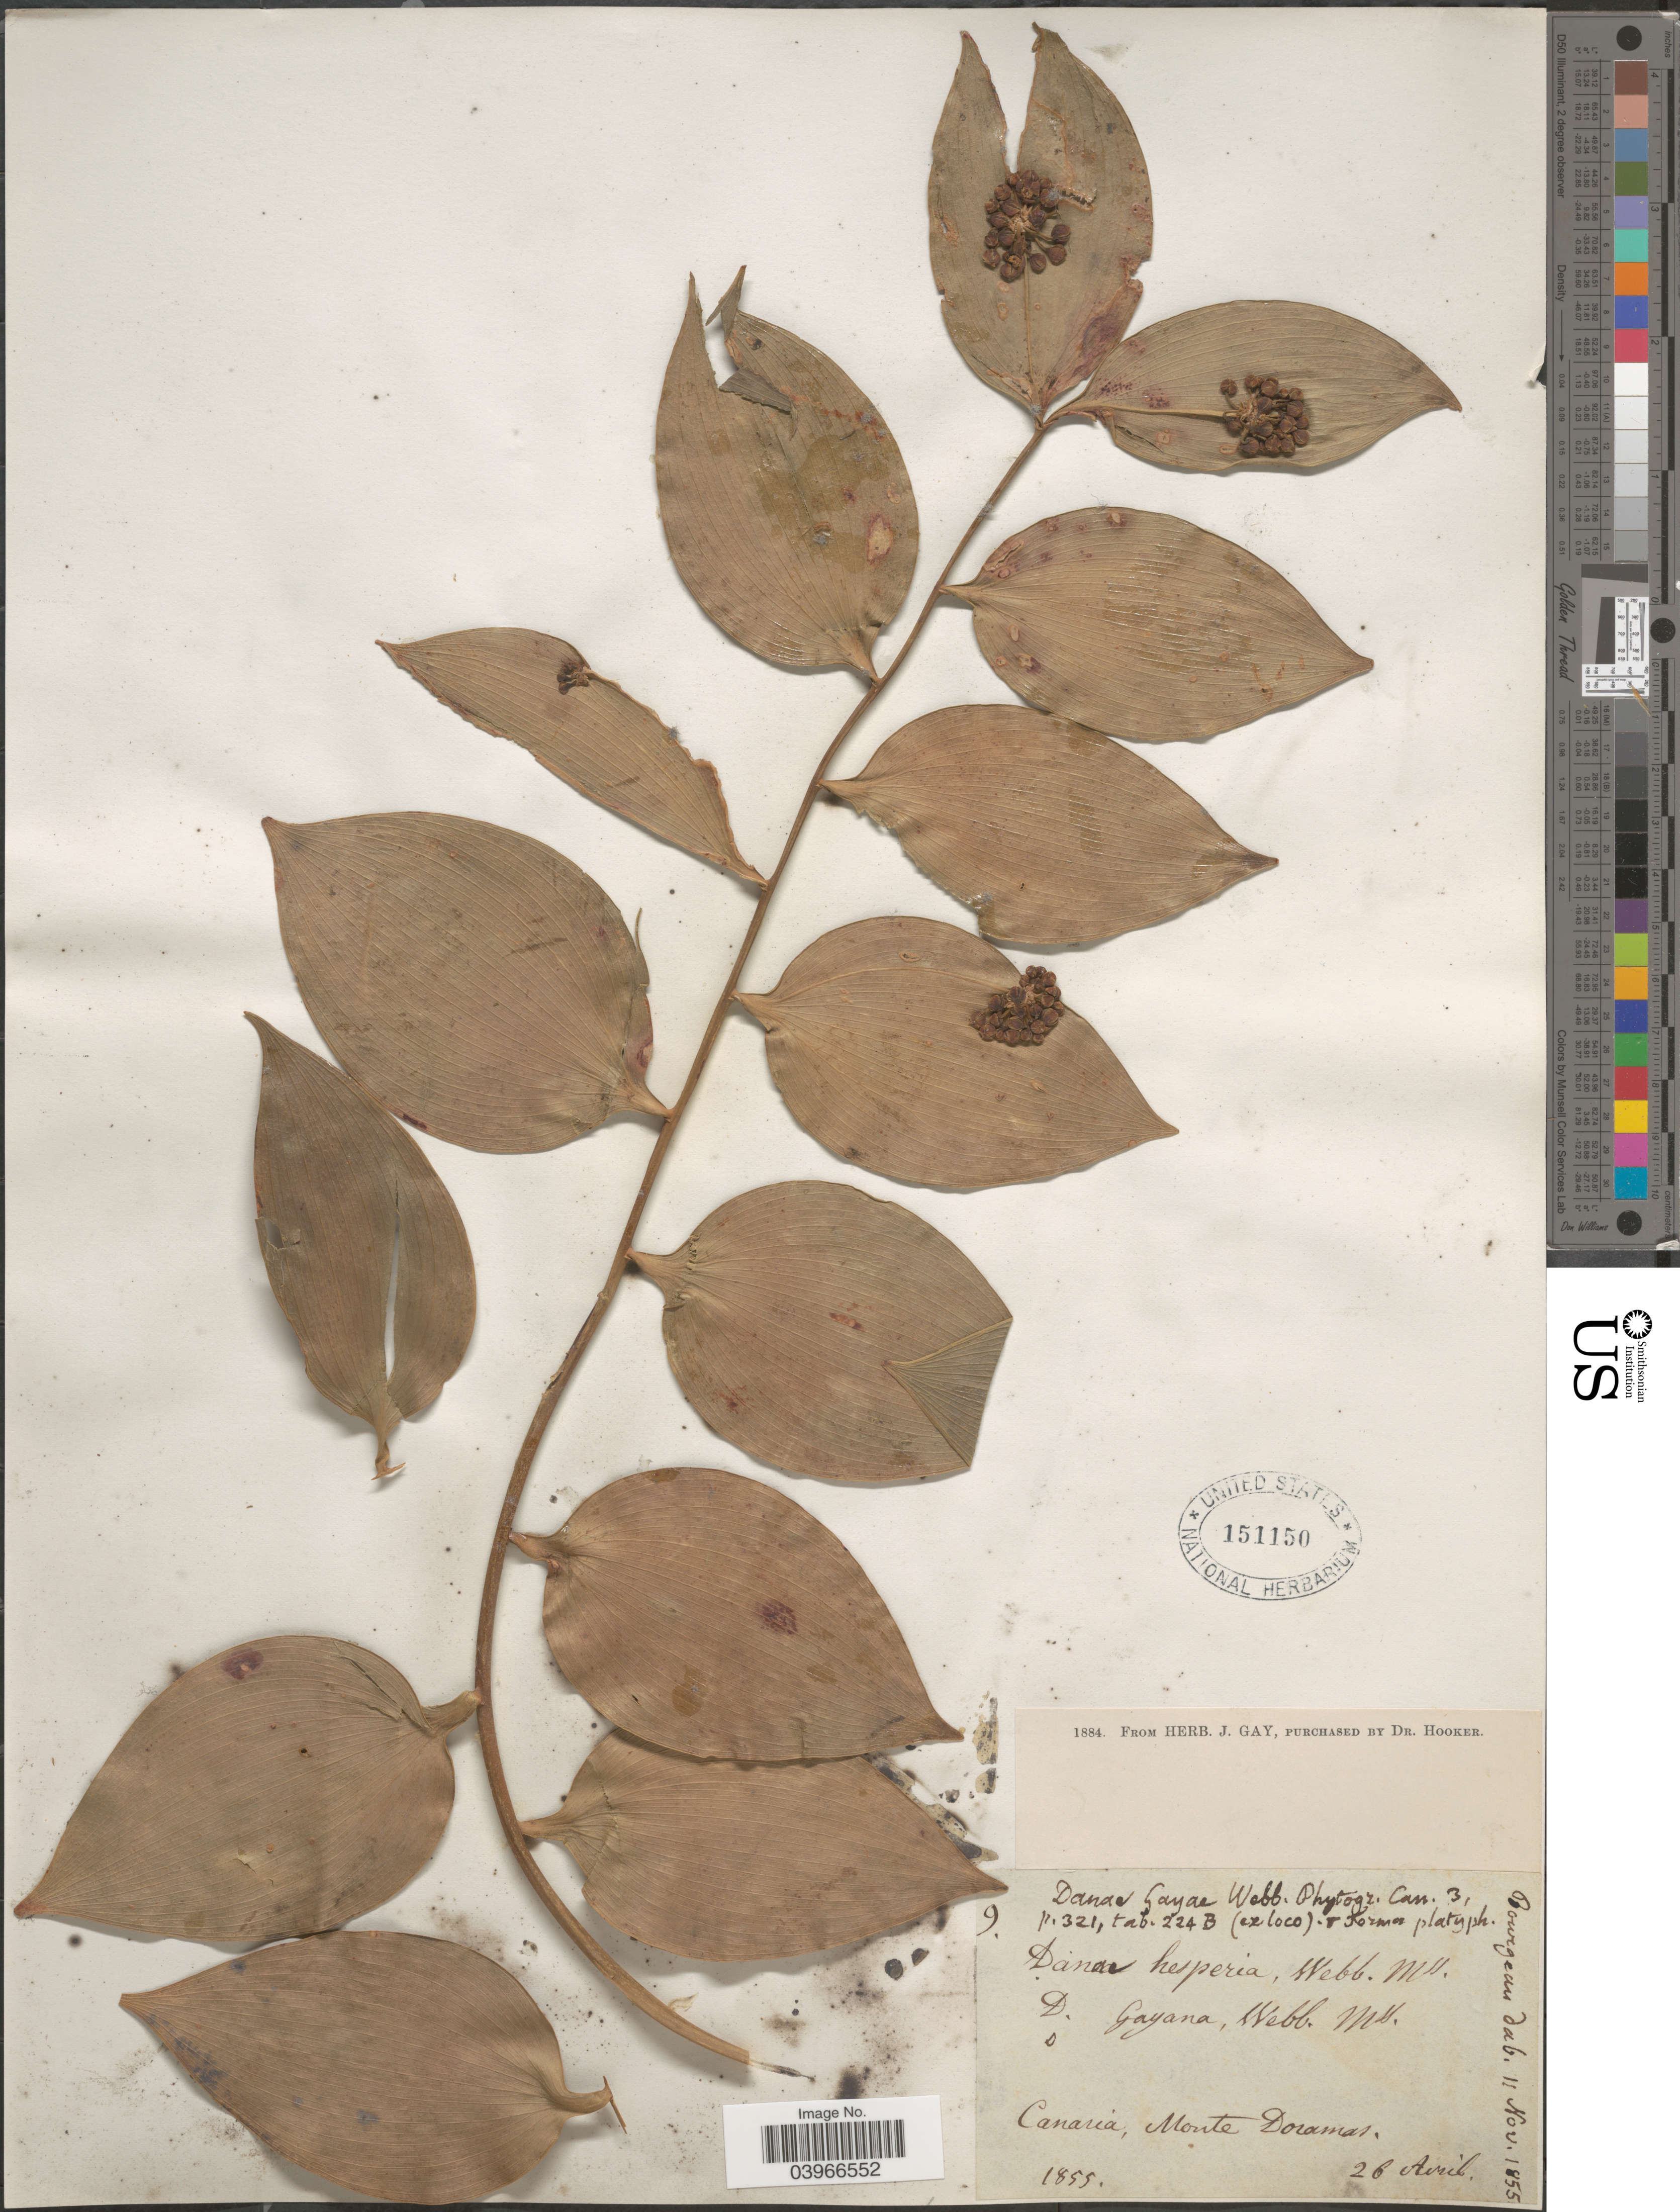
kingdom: Plantae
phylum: Tracheophyta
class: Liliopsida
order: Asparagales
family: Asparagaceae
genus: Danae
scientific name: Danae gayae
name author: Webb & Berthel.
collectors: Bourgeau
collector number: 9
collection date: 1855-04-26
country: Spain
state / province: Canarias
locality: Canaria, Monte Doramas.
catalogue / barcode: US 151150